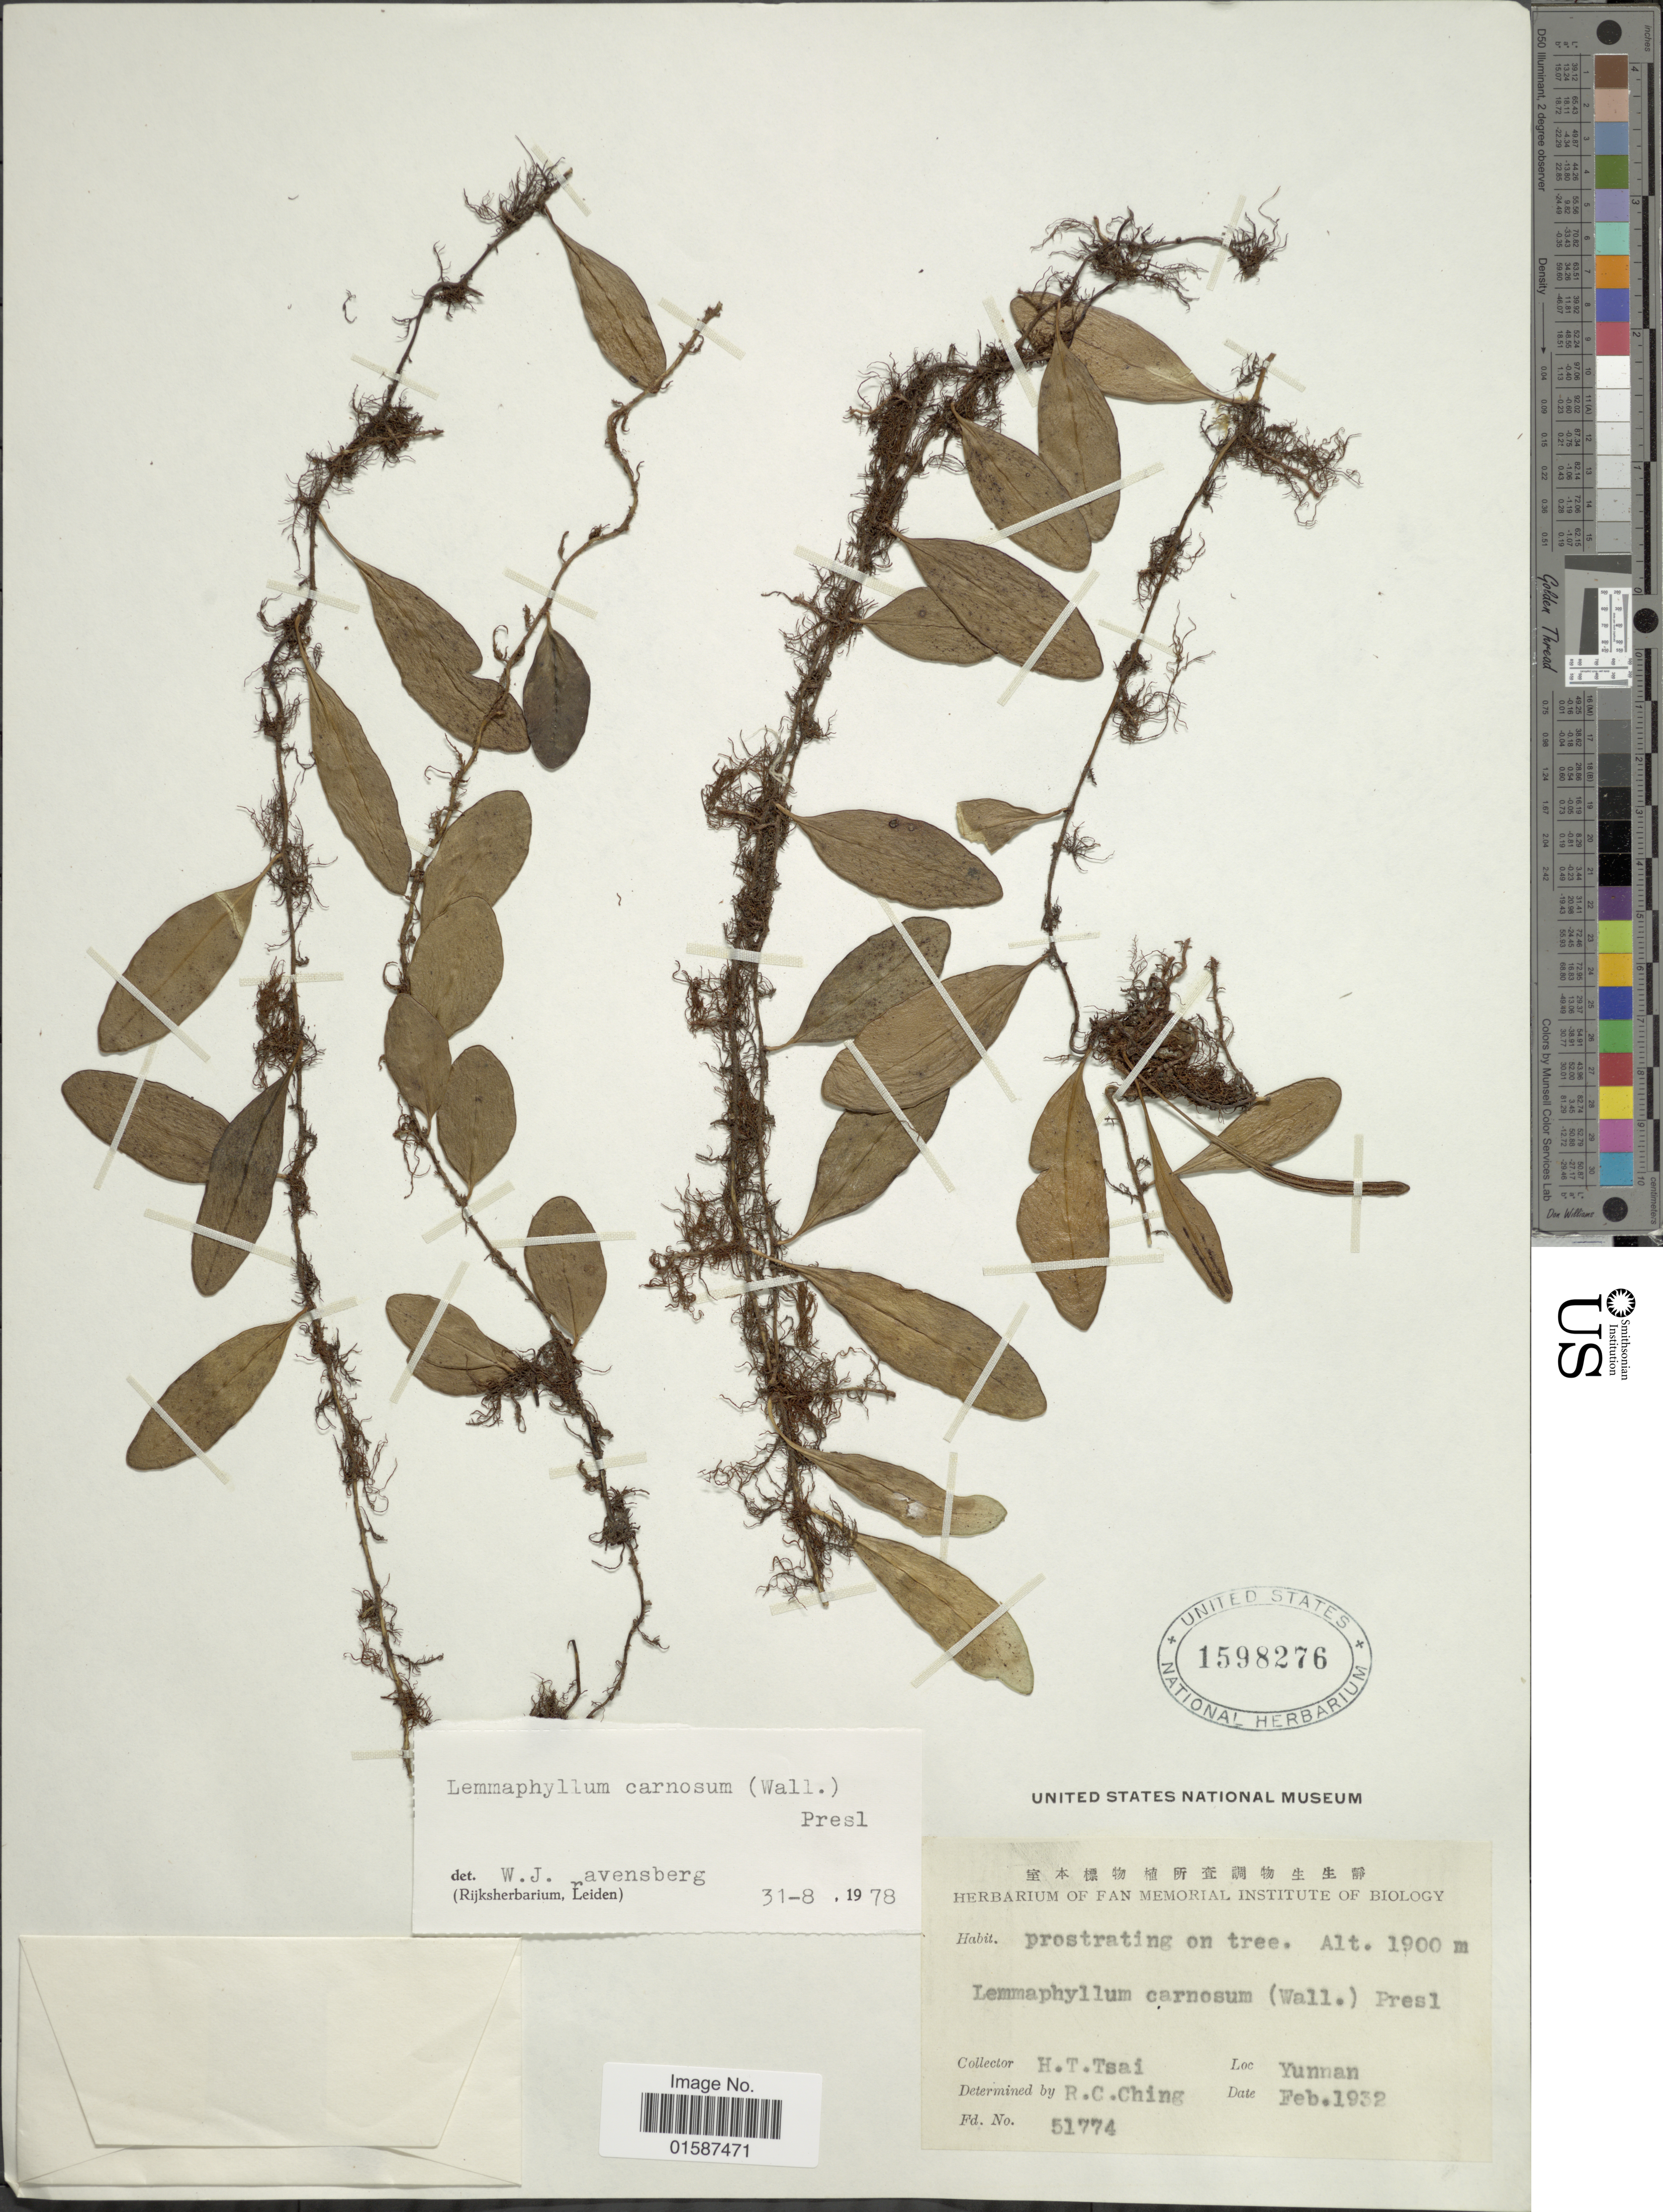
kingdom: Plantae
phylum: Tracheophyta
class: Polypodiopsida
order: Polypodiales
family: Polypodiaceae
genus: Lemmaphyllum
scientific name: Lemmaphyllum carnosum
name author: (J. Sm. ex Hook.) C. Presl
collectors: H. Tsai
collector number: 51774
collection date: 1932-02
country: China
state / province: Yunnan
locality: Yunnan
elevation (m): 1900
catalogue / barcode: US 1598276